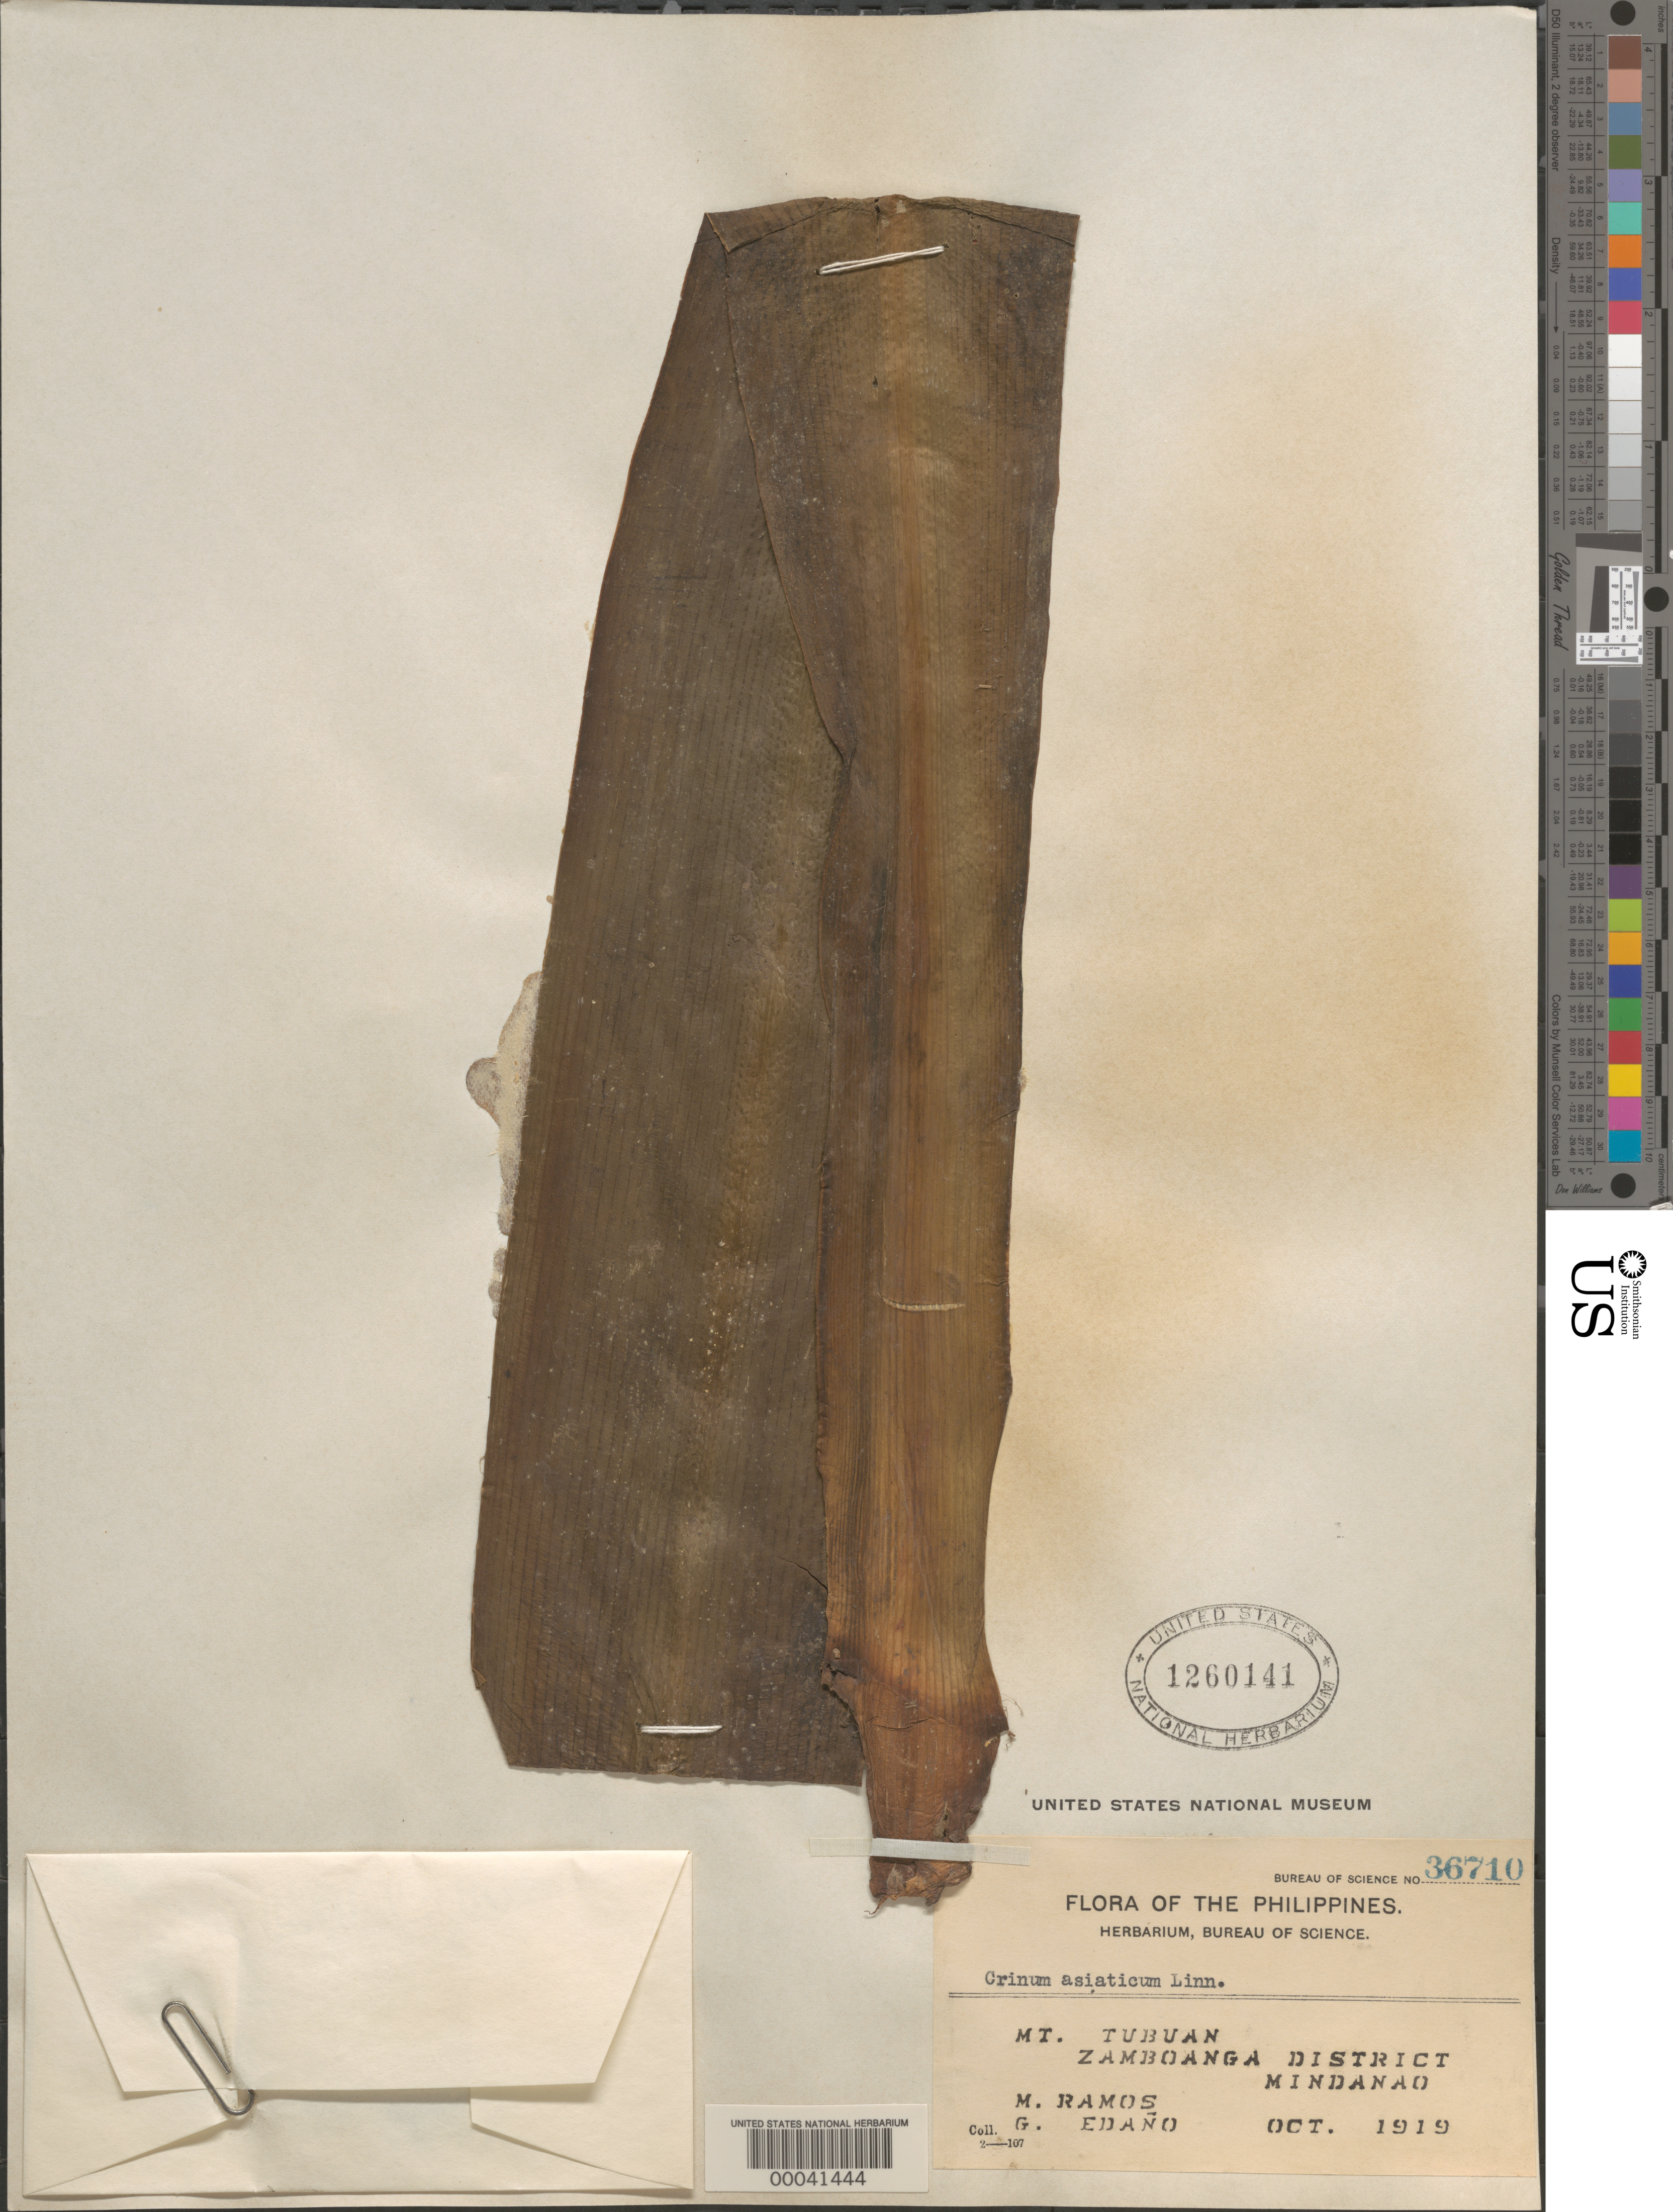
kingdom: Plantae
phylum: Tracheophyta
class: Liliopsida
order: Asparagales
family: Amaryllidaceae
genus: Crinum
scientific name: Crinum asiaticum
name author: L.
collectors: M. Ramos & G. Edaño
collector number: Bureau of Science 36710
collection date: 1919-10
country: Philippines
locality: Mt. Tubuan. Zamboanga District. Mindanao.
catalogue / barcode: US 1260141